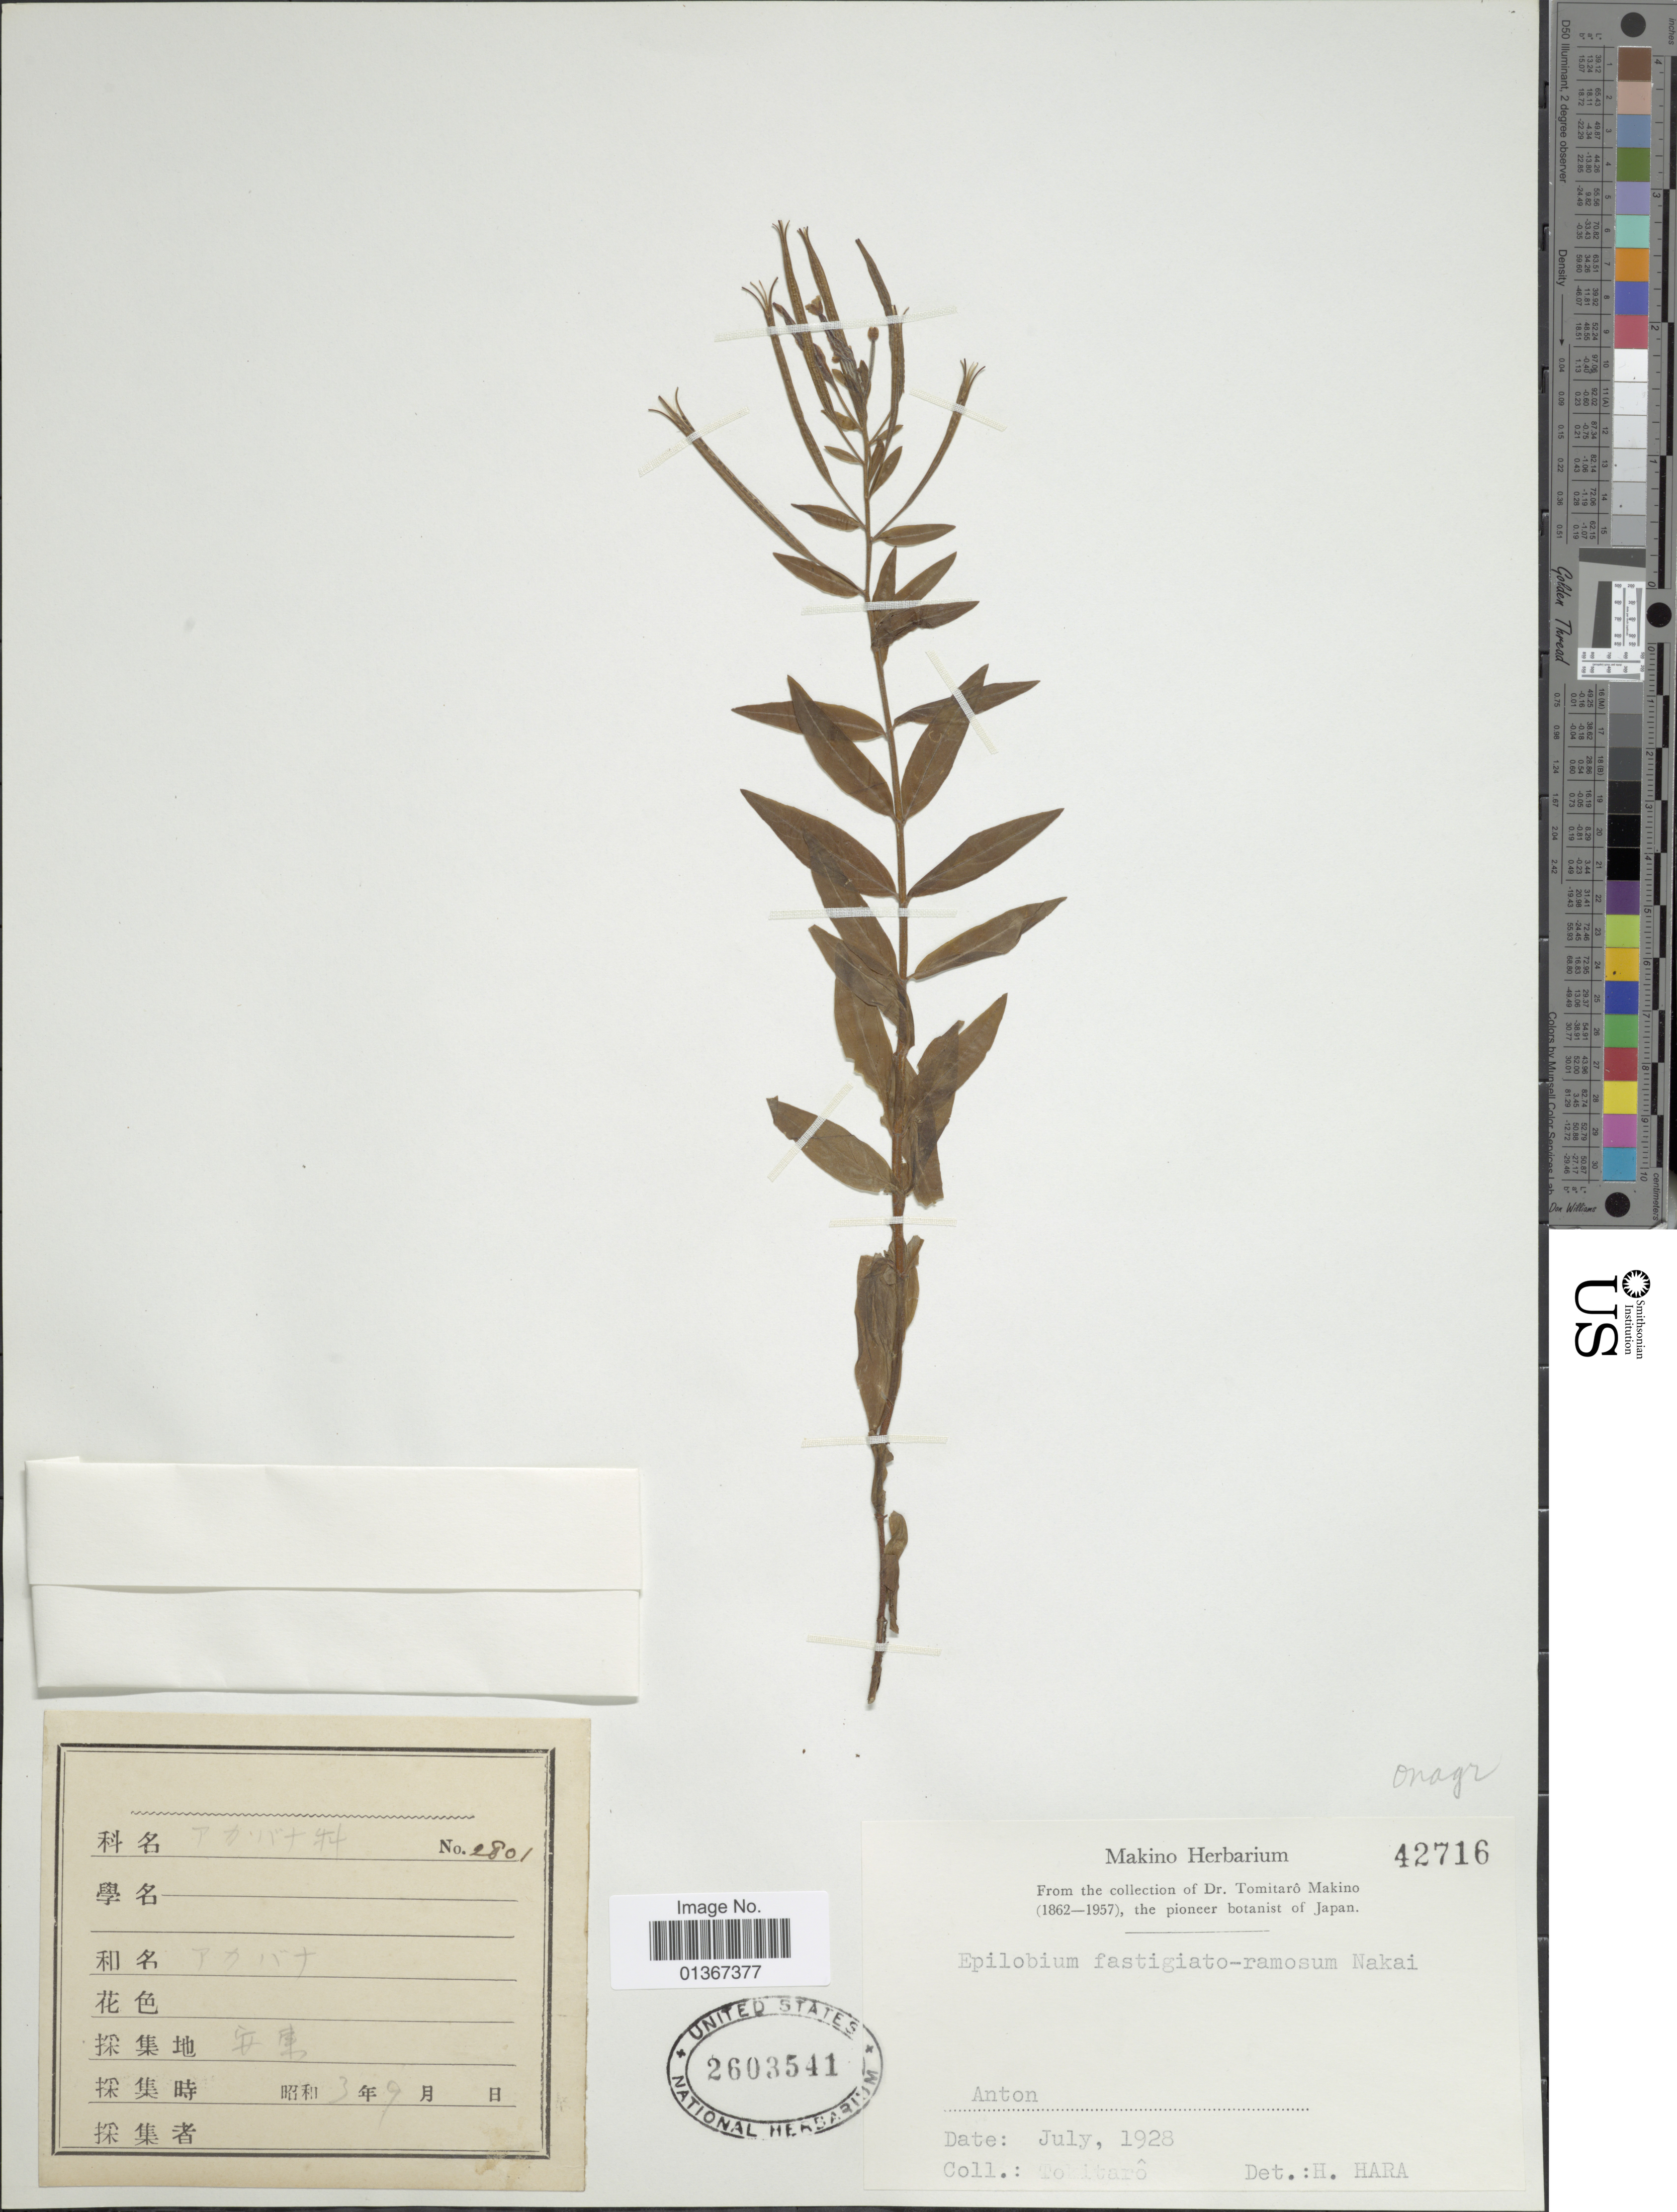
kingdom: Plantae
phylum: Tracheophyta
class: Magnoliopsida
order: Myrtales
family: Onagraceae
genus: Epilobium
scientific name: Epilobium fastigiatoramosum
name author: Nakai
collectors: T. Makino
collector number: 42716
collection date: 1928-07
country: Japan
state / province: Hyogo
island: Honshu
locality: Anton.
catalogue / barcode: US 2603541